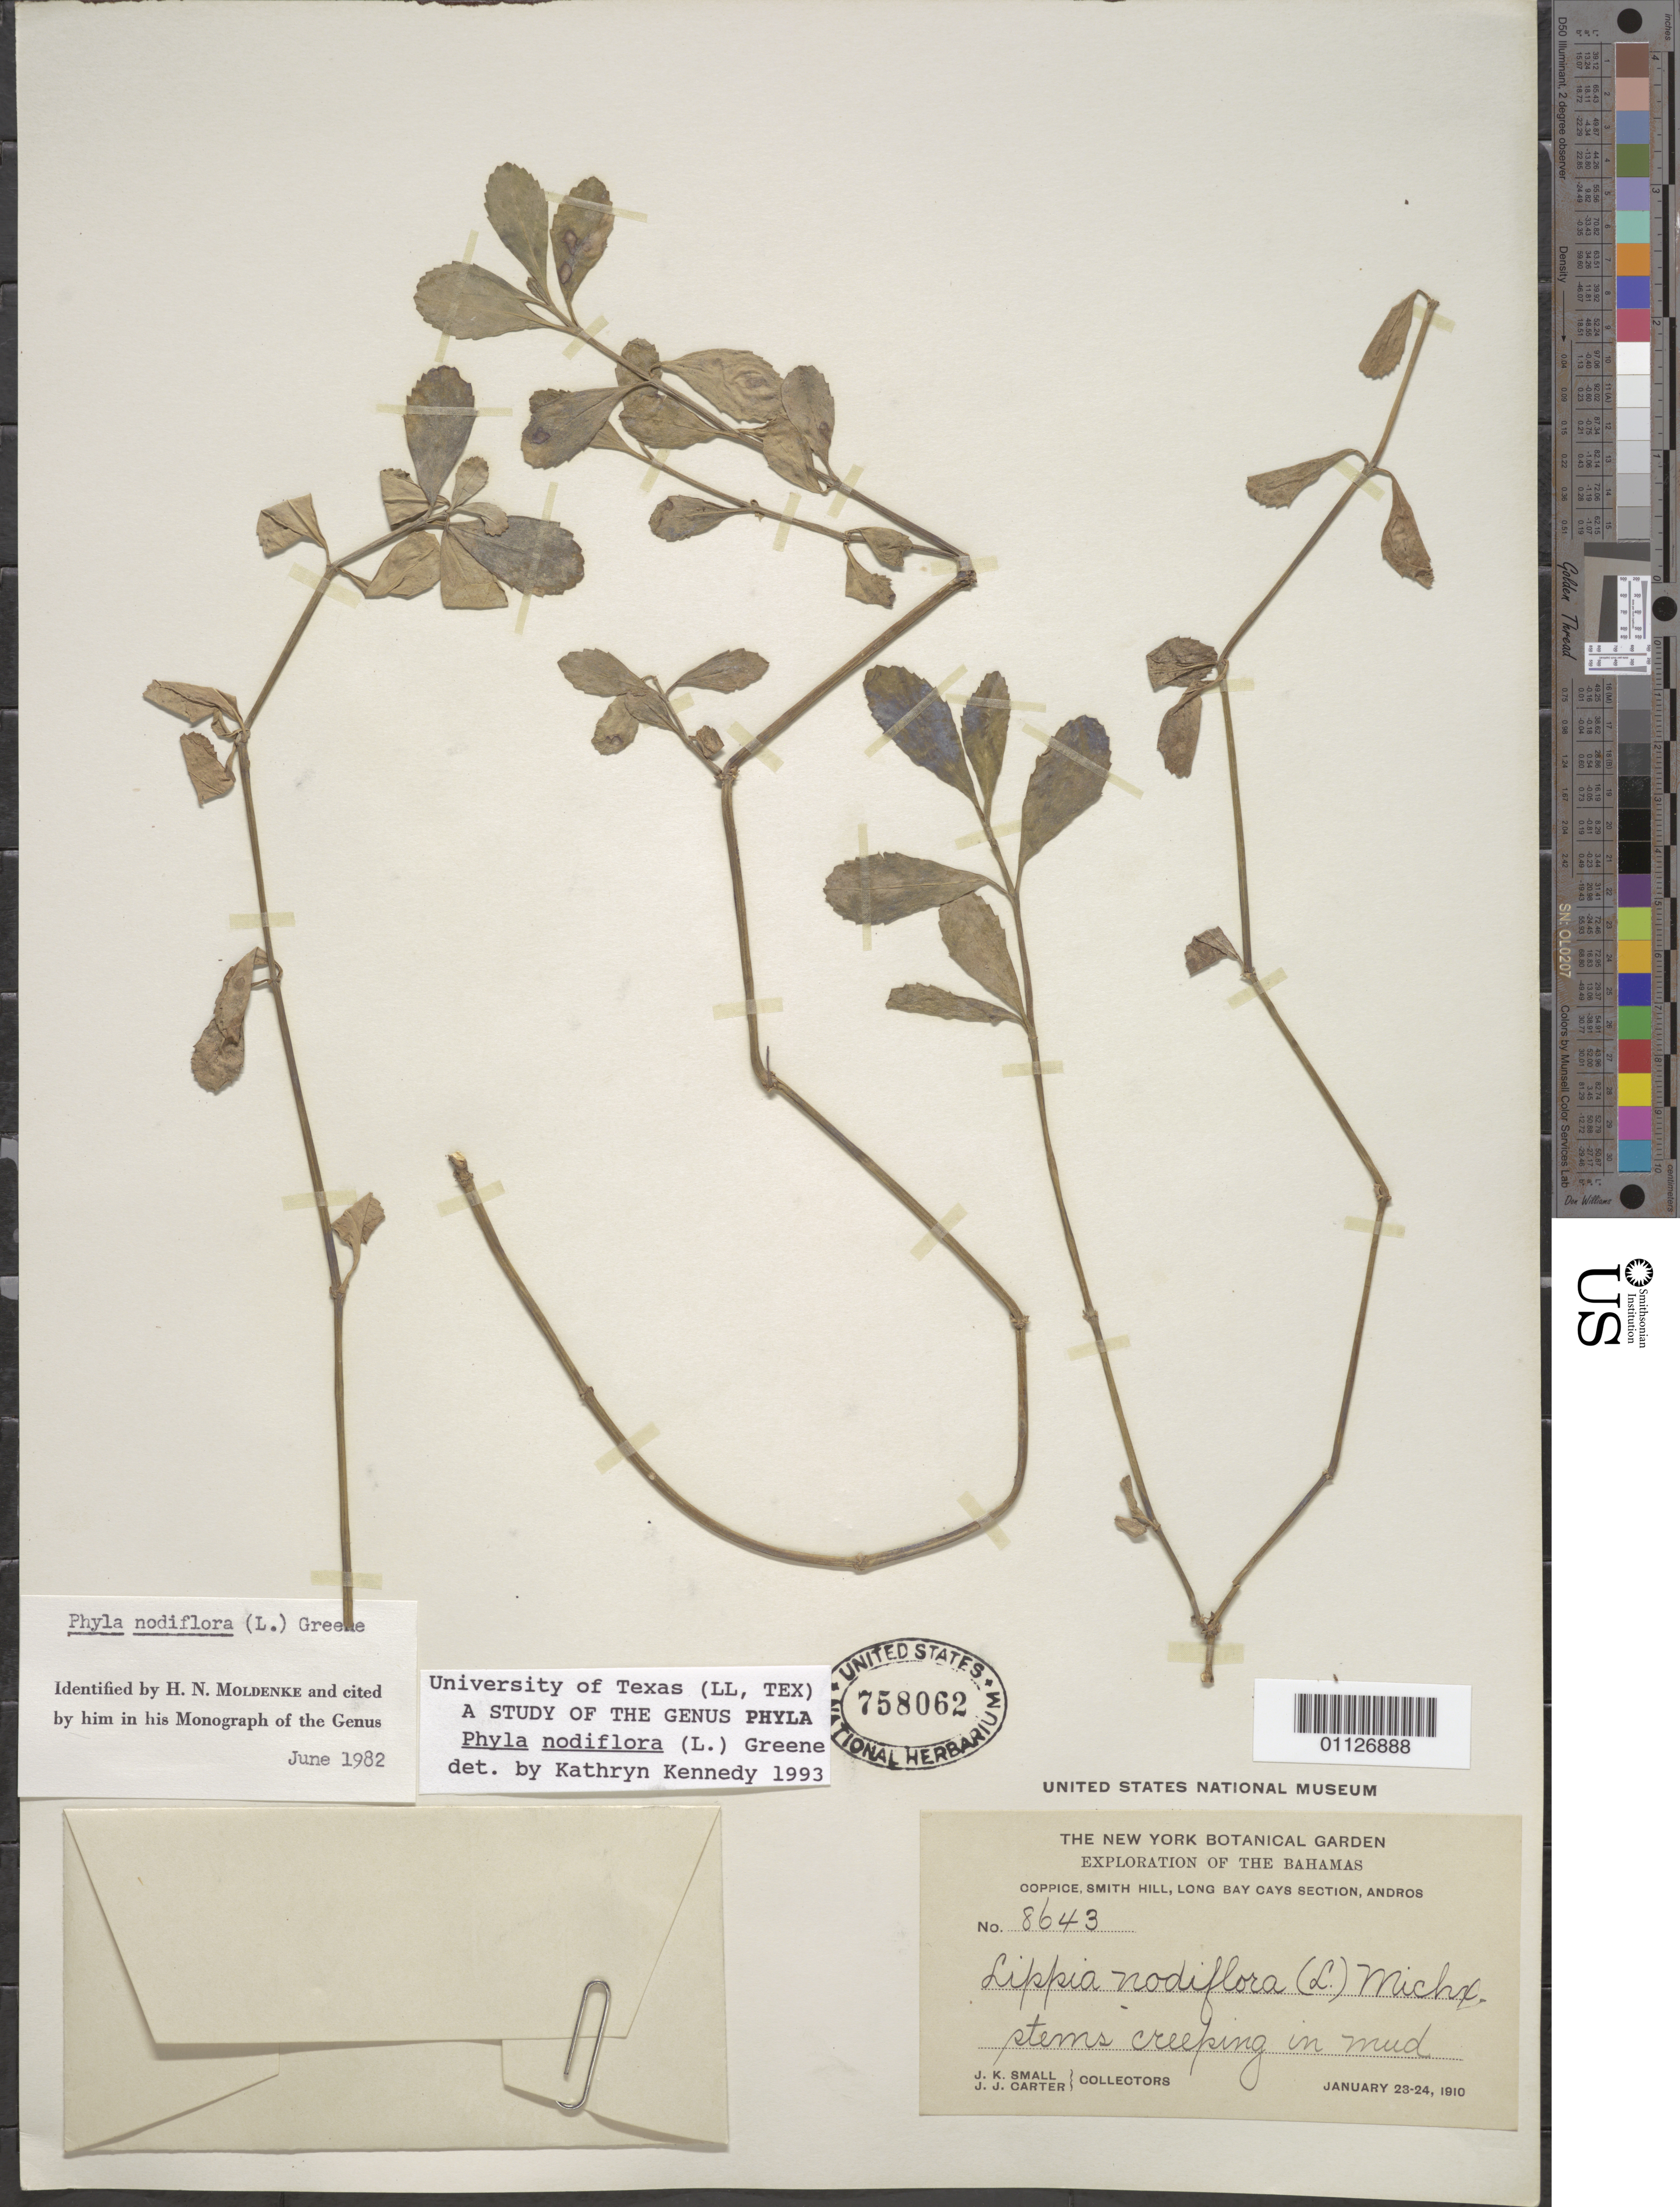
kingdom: Plantae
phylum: Tracheophyta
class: Magnoliopsida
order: Lamiales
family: Verbenaceae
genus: Phyla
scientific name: Phyla nodiflora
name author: (L.) Greene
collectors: J. K. Small & J. J. Carter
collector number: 8643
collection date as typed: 23 Jan 1910 to 24 Jan 1910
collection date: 1910-01-23/1910-01-24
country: Bahamas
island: Andros I.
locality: Coppice, Smith hill, Long bay Cays section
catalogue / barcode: US 758062